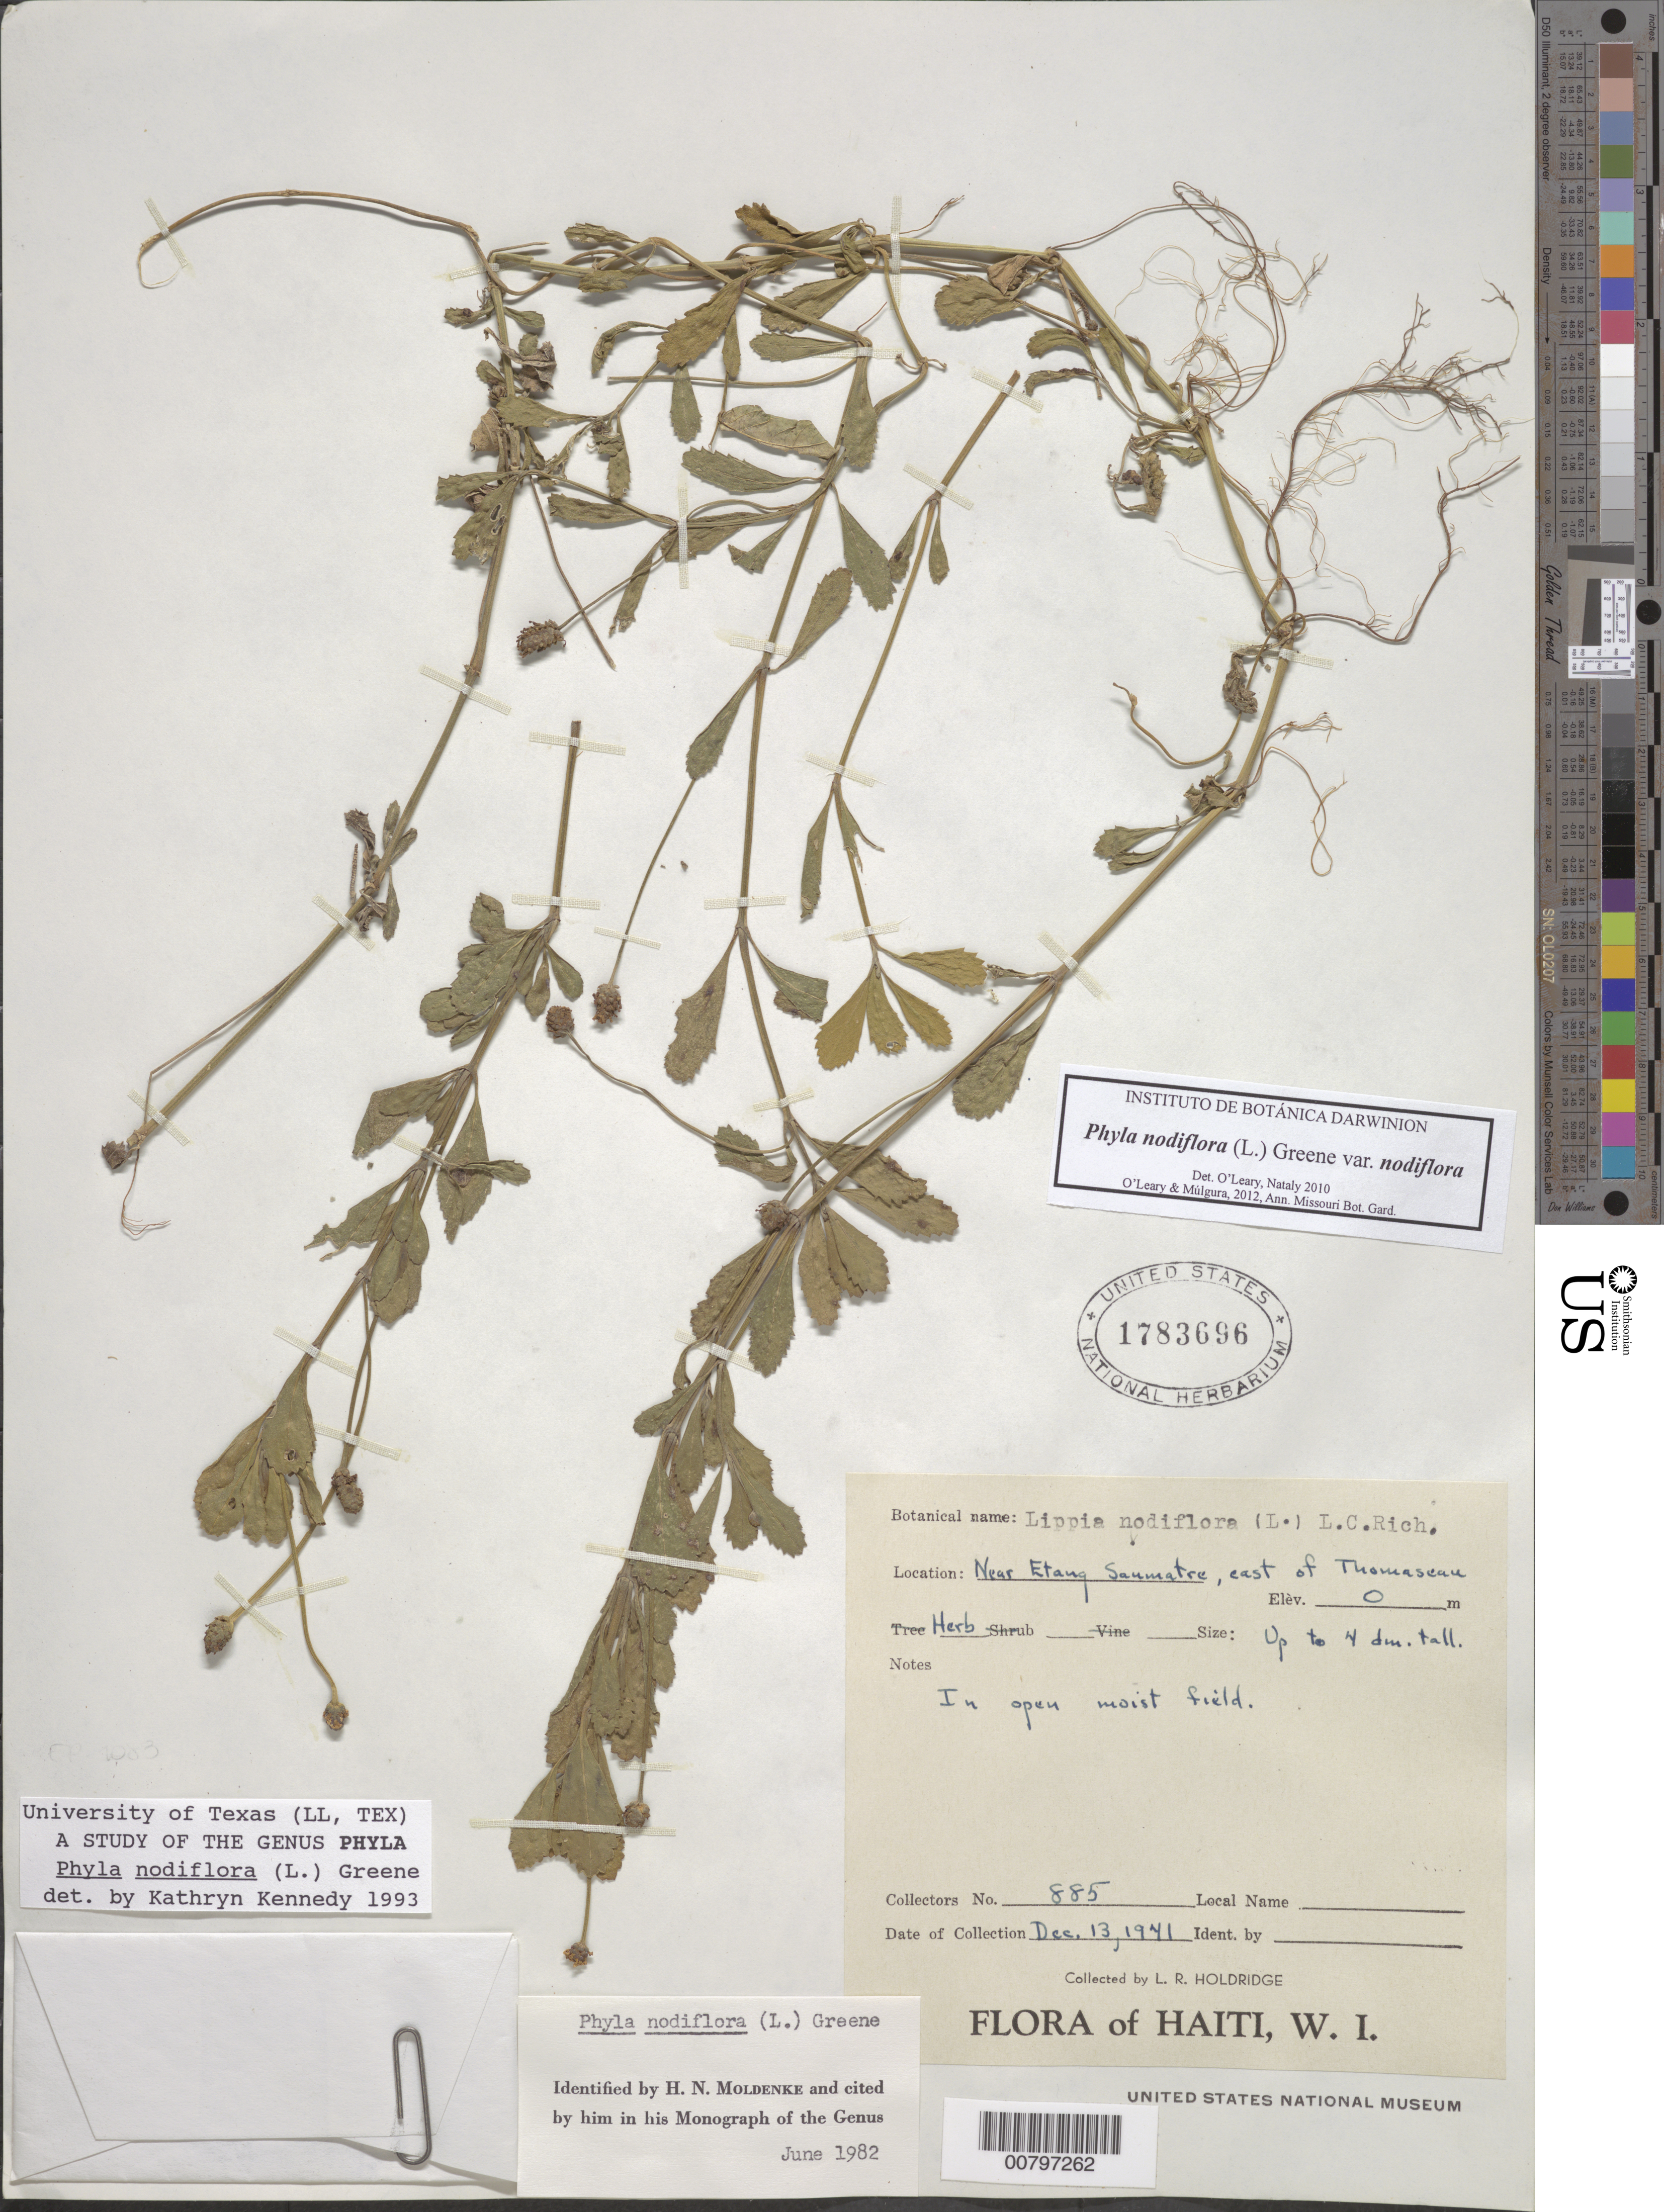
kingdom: Plantae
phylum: Tracheophyta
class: Magnoliopsida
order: Lamiales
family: Verbenaceae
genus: Phyla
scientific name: Phyla nodiflora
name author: (L.) Greene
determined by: Kennedy, K.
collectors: L. Holdridge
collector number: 885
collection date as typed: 13 Dec 1941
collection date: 1941-12-13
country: Haiti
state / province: Ouest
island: Hispaniola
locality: Near Etang Saumatre, E of Thomazeau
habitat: Open moist field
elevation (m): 0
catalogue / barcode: US 1783696